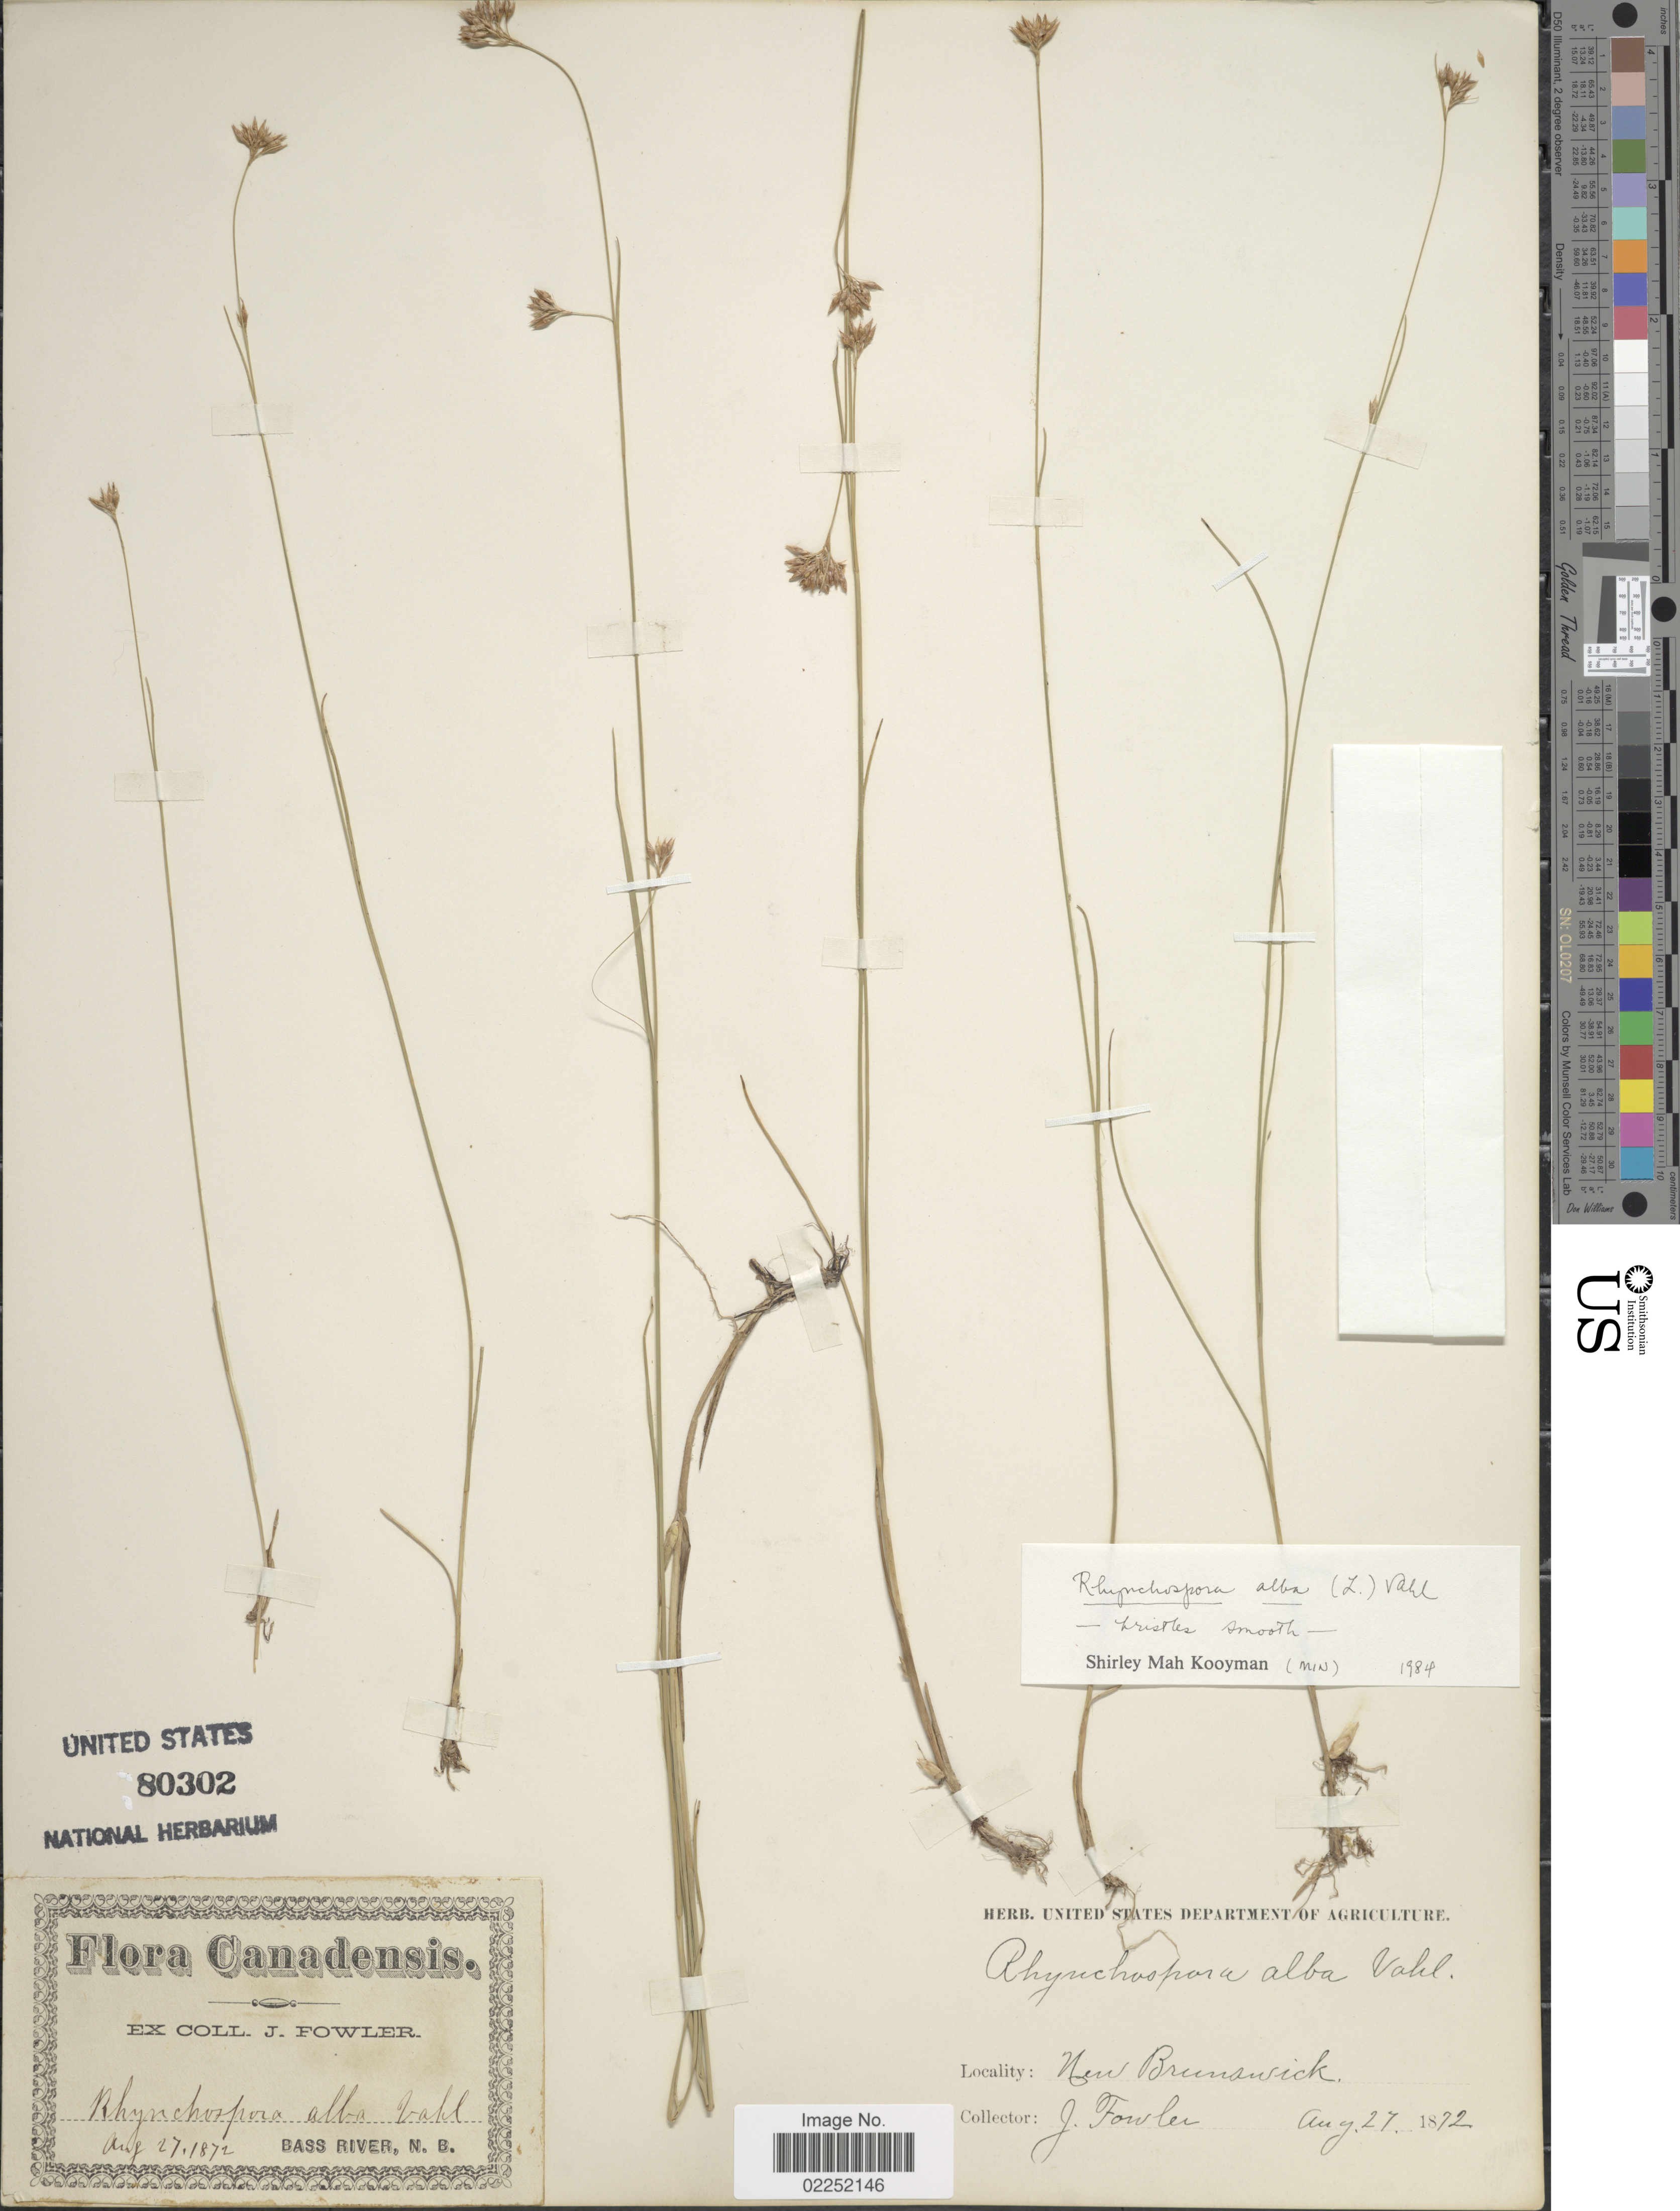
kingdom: Plantae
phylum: Tracheophyta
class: Liliopsida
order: Poales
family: Cyperaceae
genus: Rhynchospora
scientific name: Rhynchospora alba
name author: (L.) Vahl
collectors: J. P. Fowler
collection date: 1872-08-27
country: Canada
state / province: New Brunswick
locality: Bass River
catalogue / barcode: US 80302